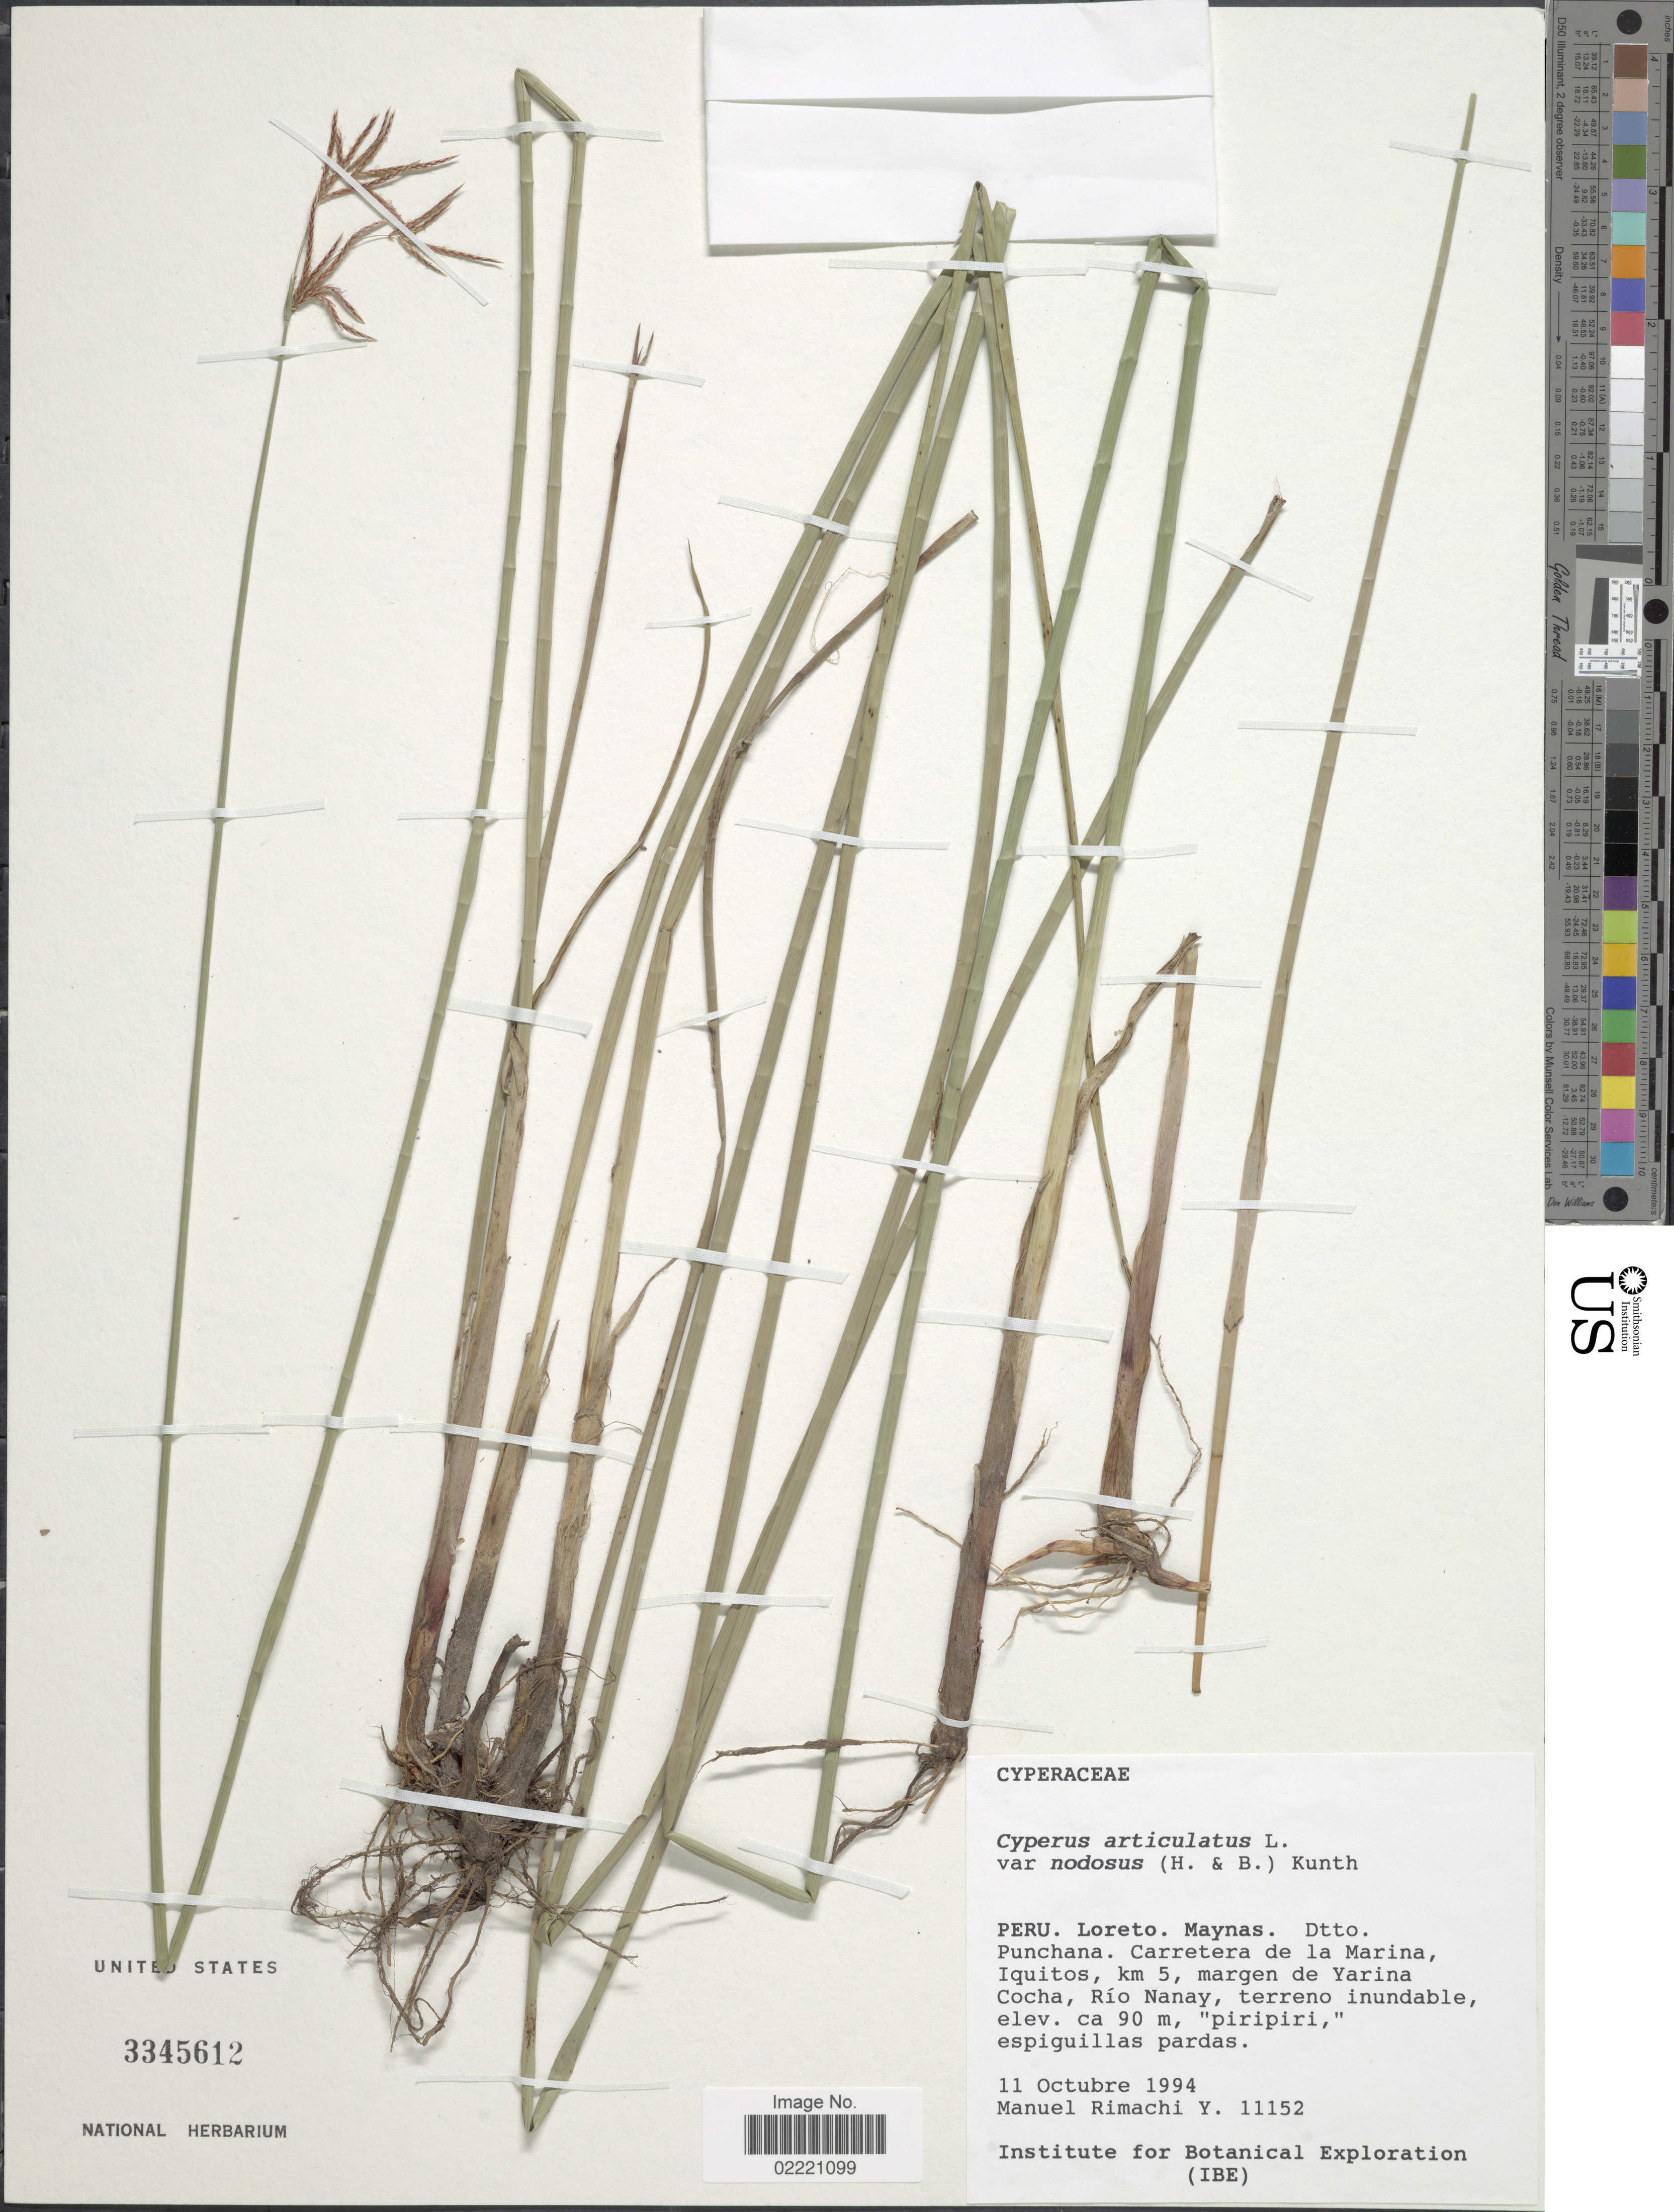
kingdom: Plantae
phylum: Tracheophyta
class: Liliopsida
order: Poales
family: Cyperaceae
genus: Cyperus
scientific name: Cyperus articulatus var. nodosus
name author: (Bonpl. ex Humb. & Willd.) Kük.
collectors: M. Rimachi Y.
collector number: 11152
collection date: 1994-10-11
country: Peru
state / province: Loreto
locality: Maynas, Dtto. Punchana, Carretera de la Marina, Iquitos, km 5, margen de Yarina Cocha, Rio Nanay, terreno inundable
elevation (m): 90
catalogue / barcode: US 3345612